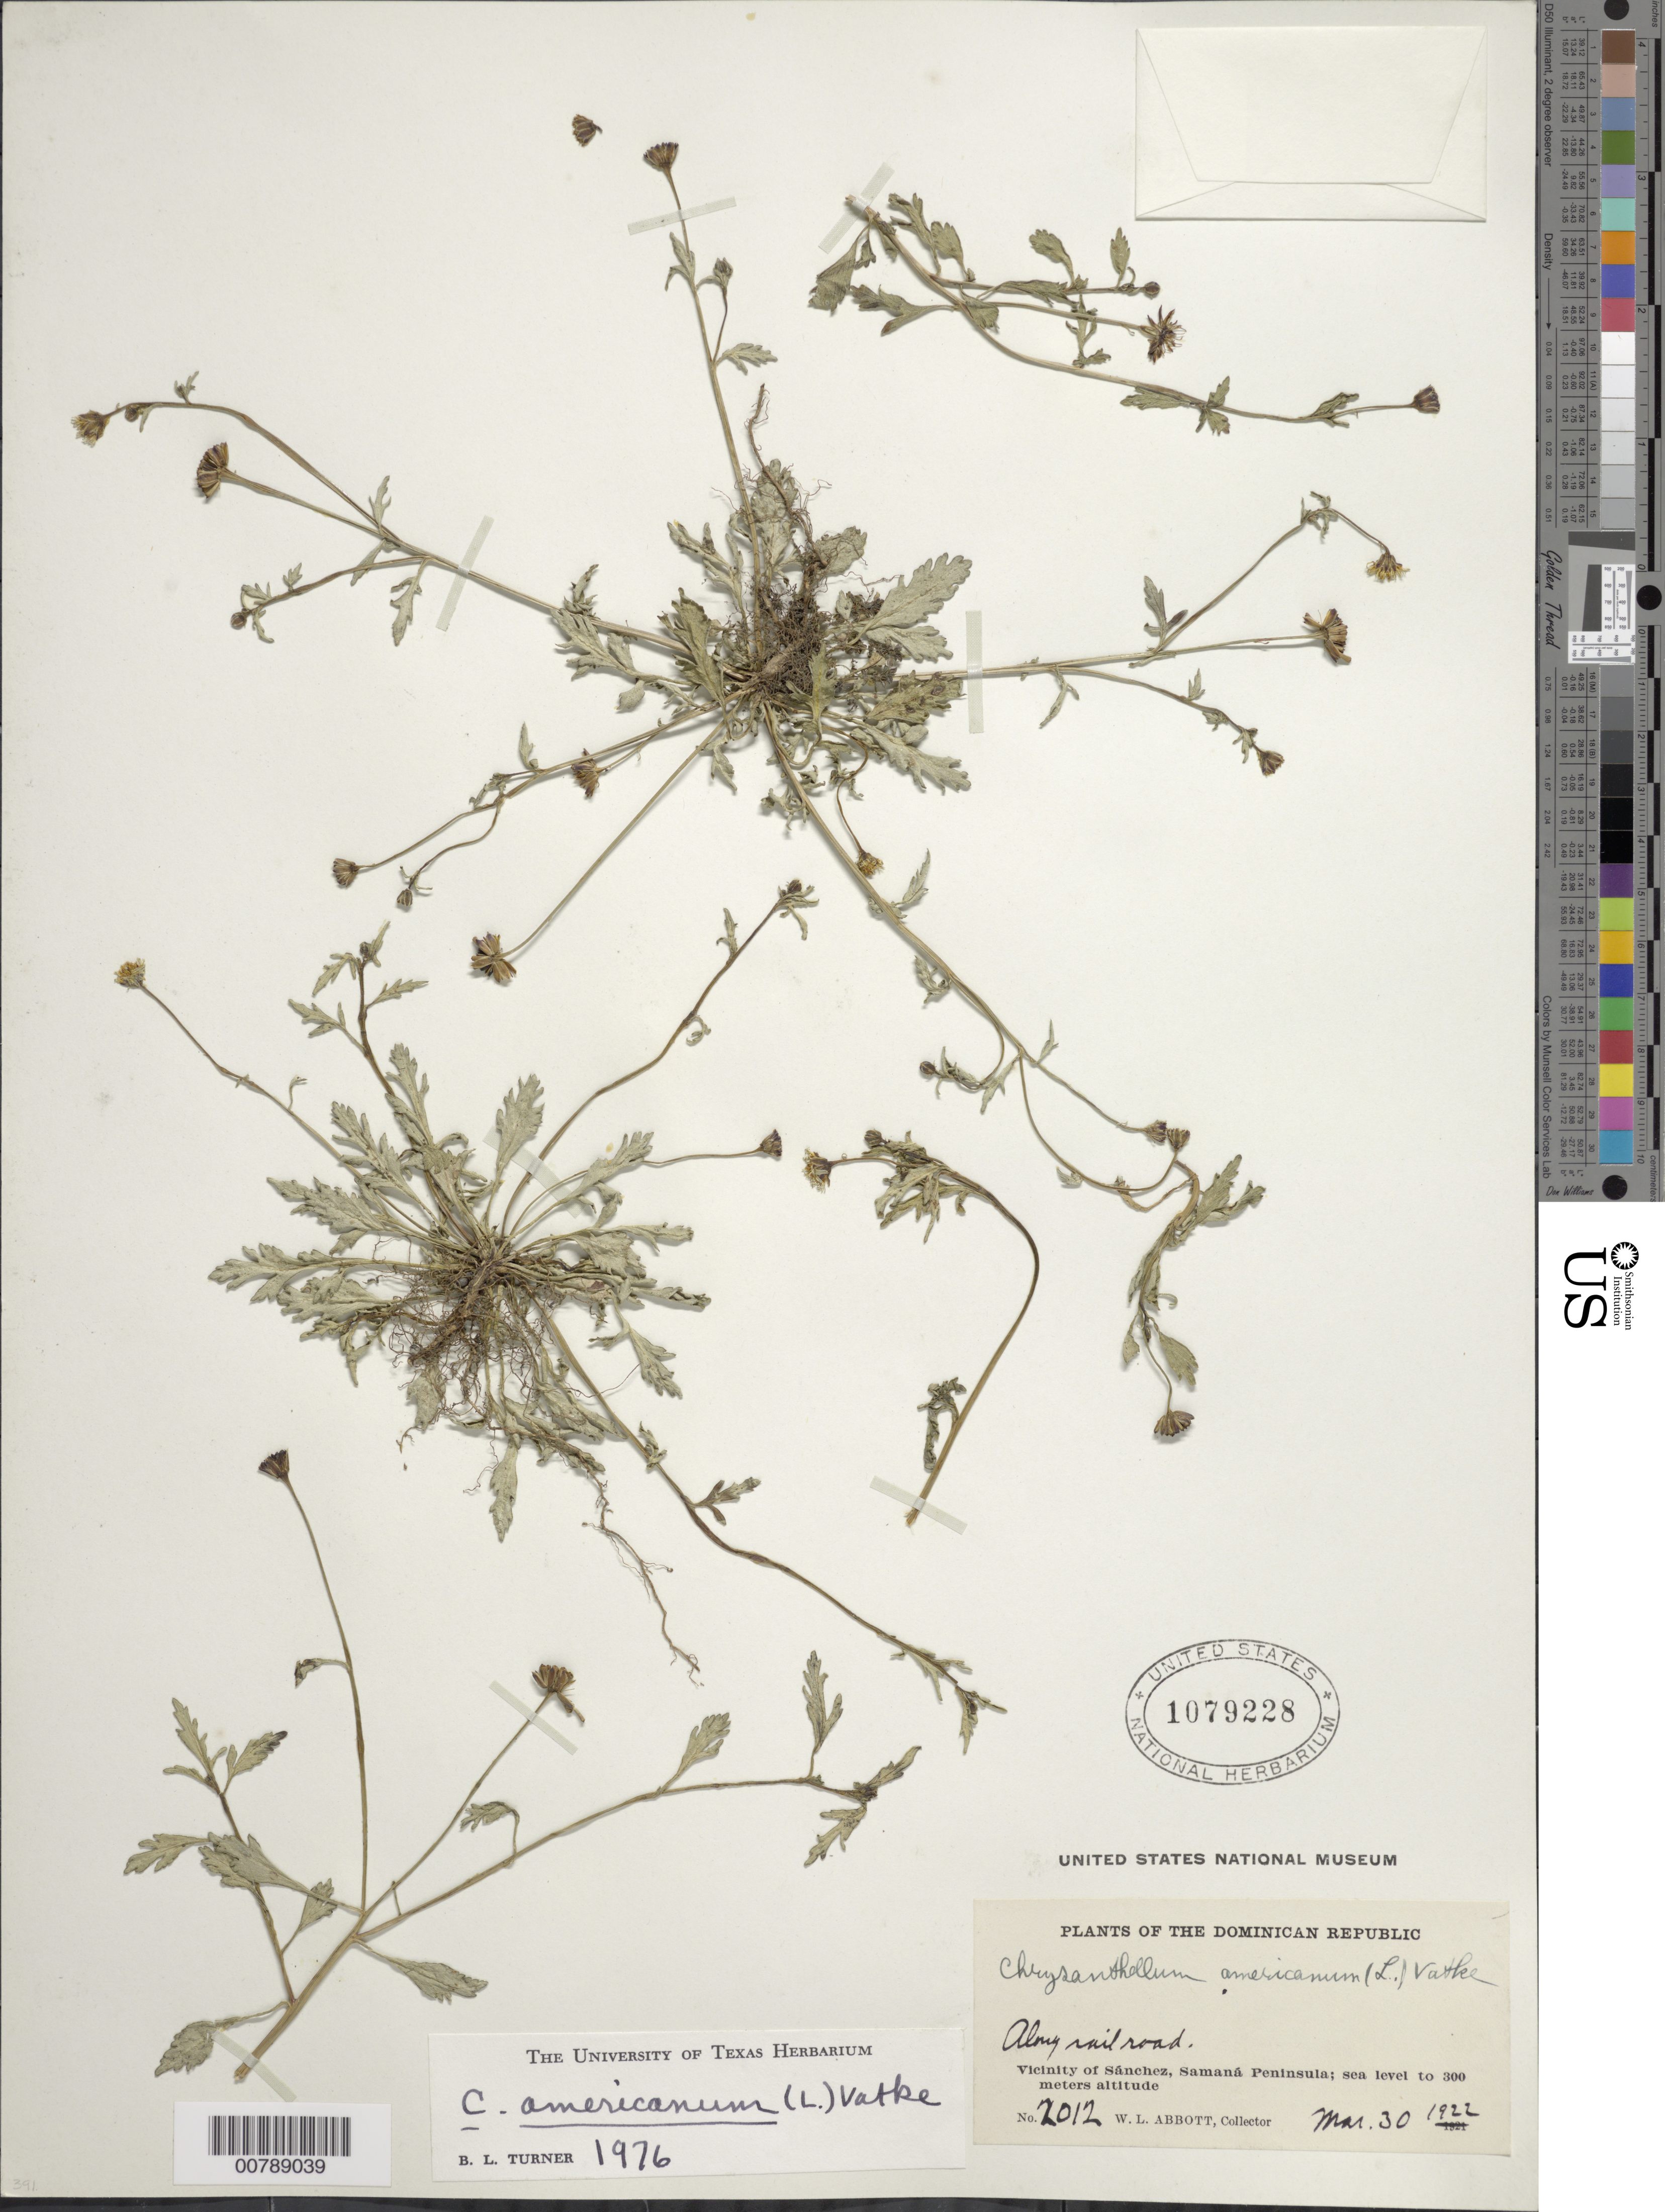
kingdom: Plantae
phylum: Tracheophyta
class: Magnoliopsida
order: Asterales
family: Asteraceae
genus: Chrysanthellum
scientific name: Chrysanthellum americanum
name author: (L.) Vatke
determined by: Turner, B. L.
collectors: W. L. Abbott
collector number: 2012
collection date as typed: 30 Mar 1922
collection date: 1922-03-30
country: Dominican Republic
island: Hispaniola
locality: Vicinity of Sánchez, Samaná Peninsula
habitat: Along railroad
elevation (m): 0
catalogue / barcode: US 1079228